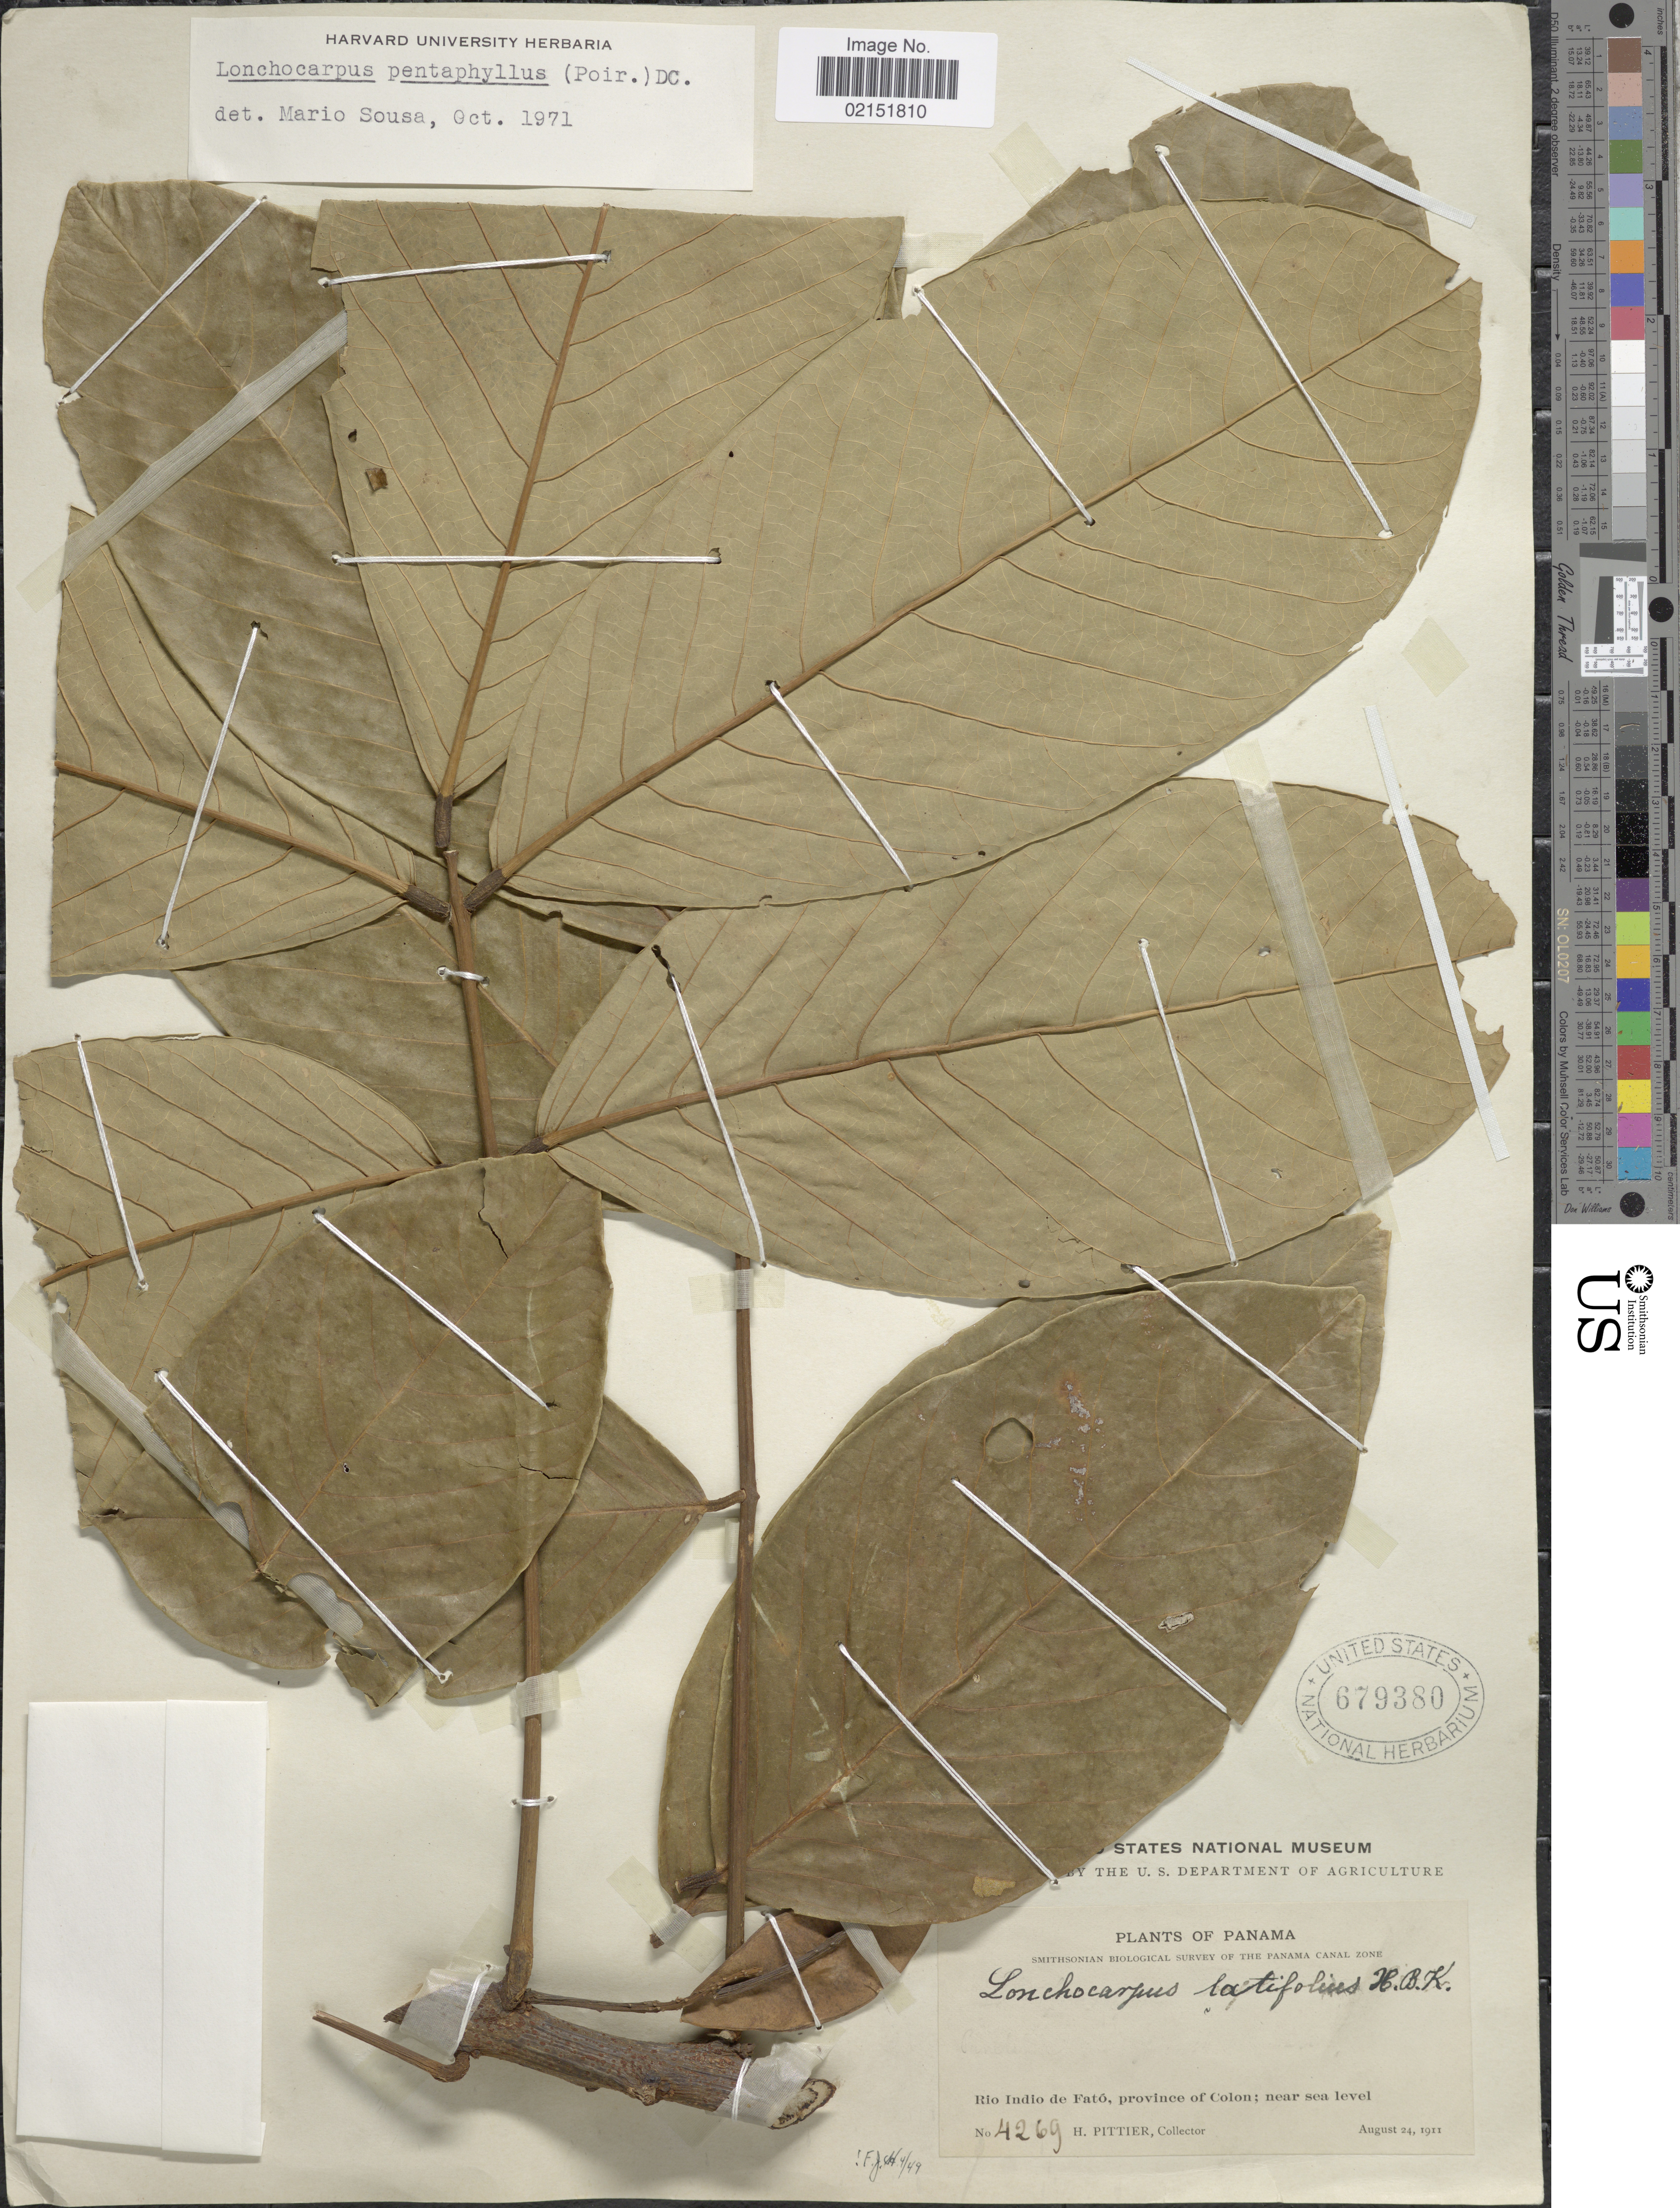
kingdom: Plantae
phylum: Tracheophyta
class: Magnoliopsida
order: Fabales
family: Fabaceae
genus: Lonchocarpus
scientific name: Lonchocarpus pentaphyllus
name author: (Poir.) DC.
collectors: H. F. Pittier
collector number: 4269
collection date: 1911-08-24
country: Panama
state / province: Colón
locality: Rio Indio de Fato, province of Colon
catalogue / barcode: US 679380